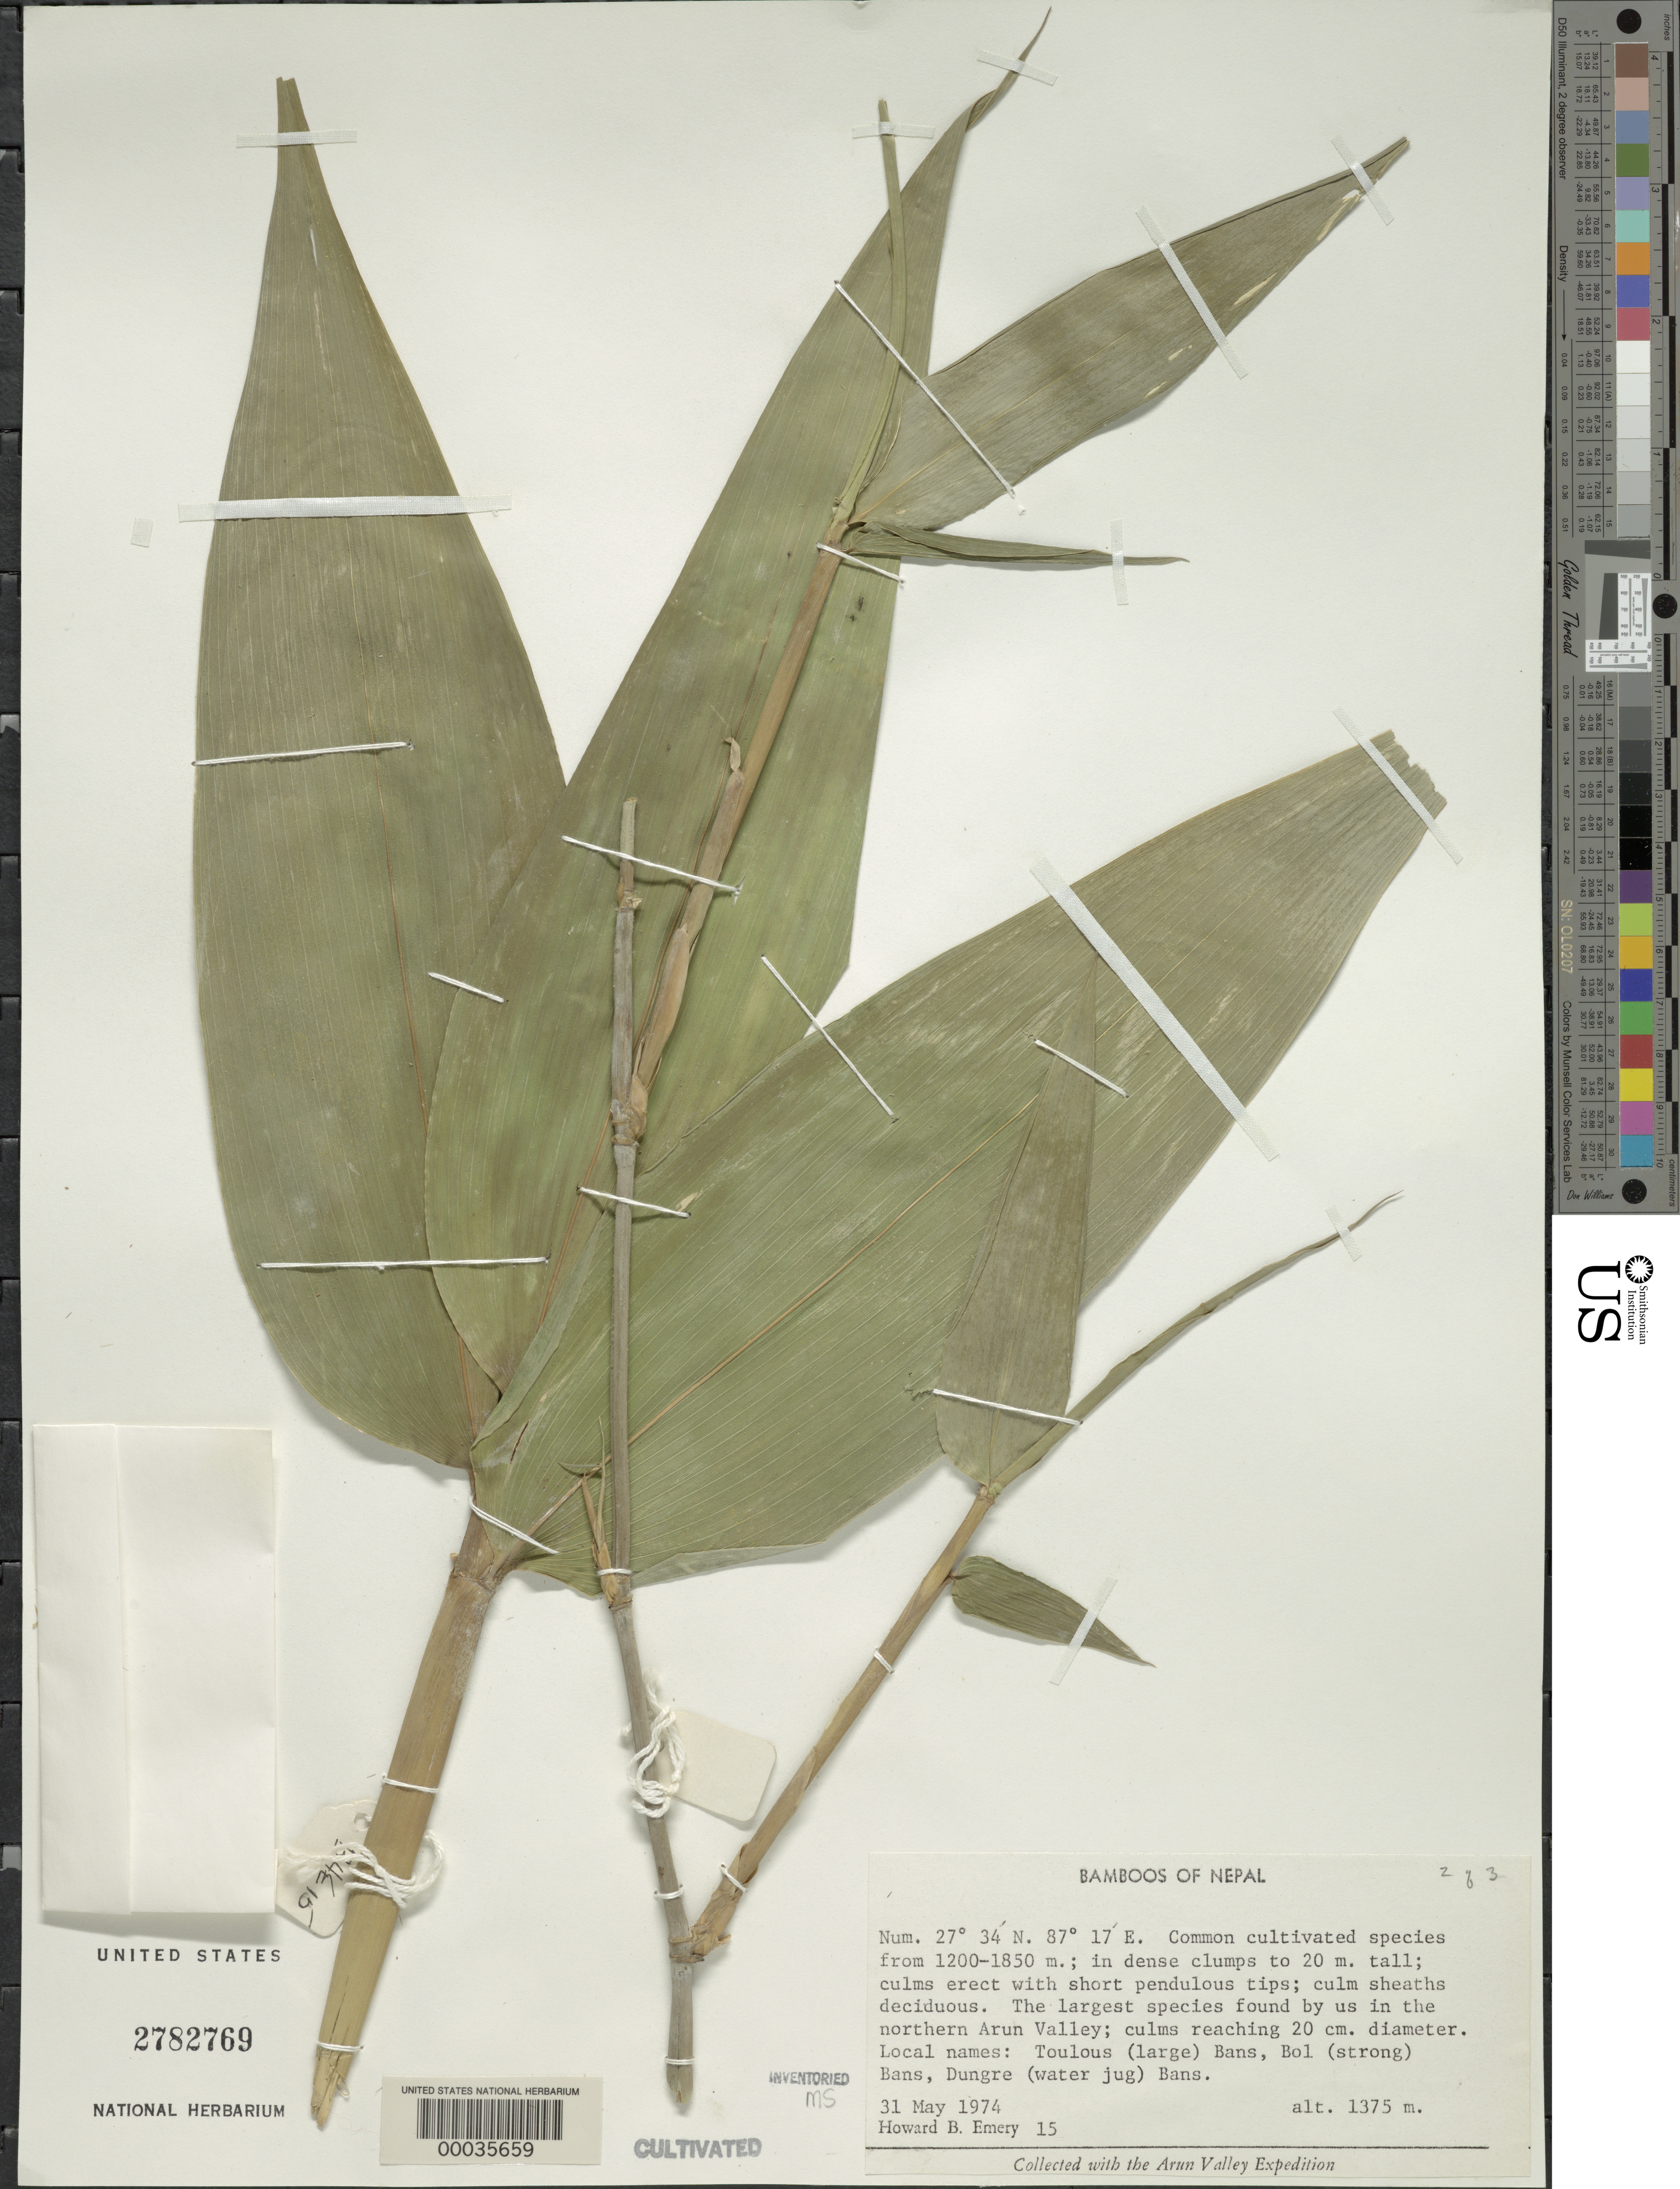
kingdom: Plantae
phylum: Tracheophyta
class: Liliopsida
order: Poales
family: Poaceae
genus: Dendrocalamus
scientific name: Dendrocalamus sp.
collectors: H. B. Emery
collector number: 15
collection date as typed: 31 May 1974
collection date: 1974-05-31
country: Nepal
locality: Num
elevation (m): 1375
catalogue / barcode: US 2782769